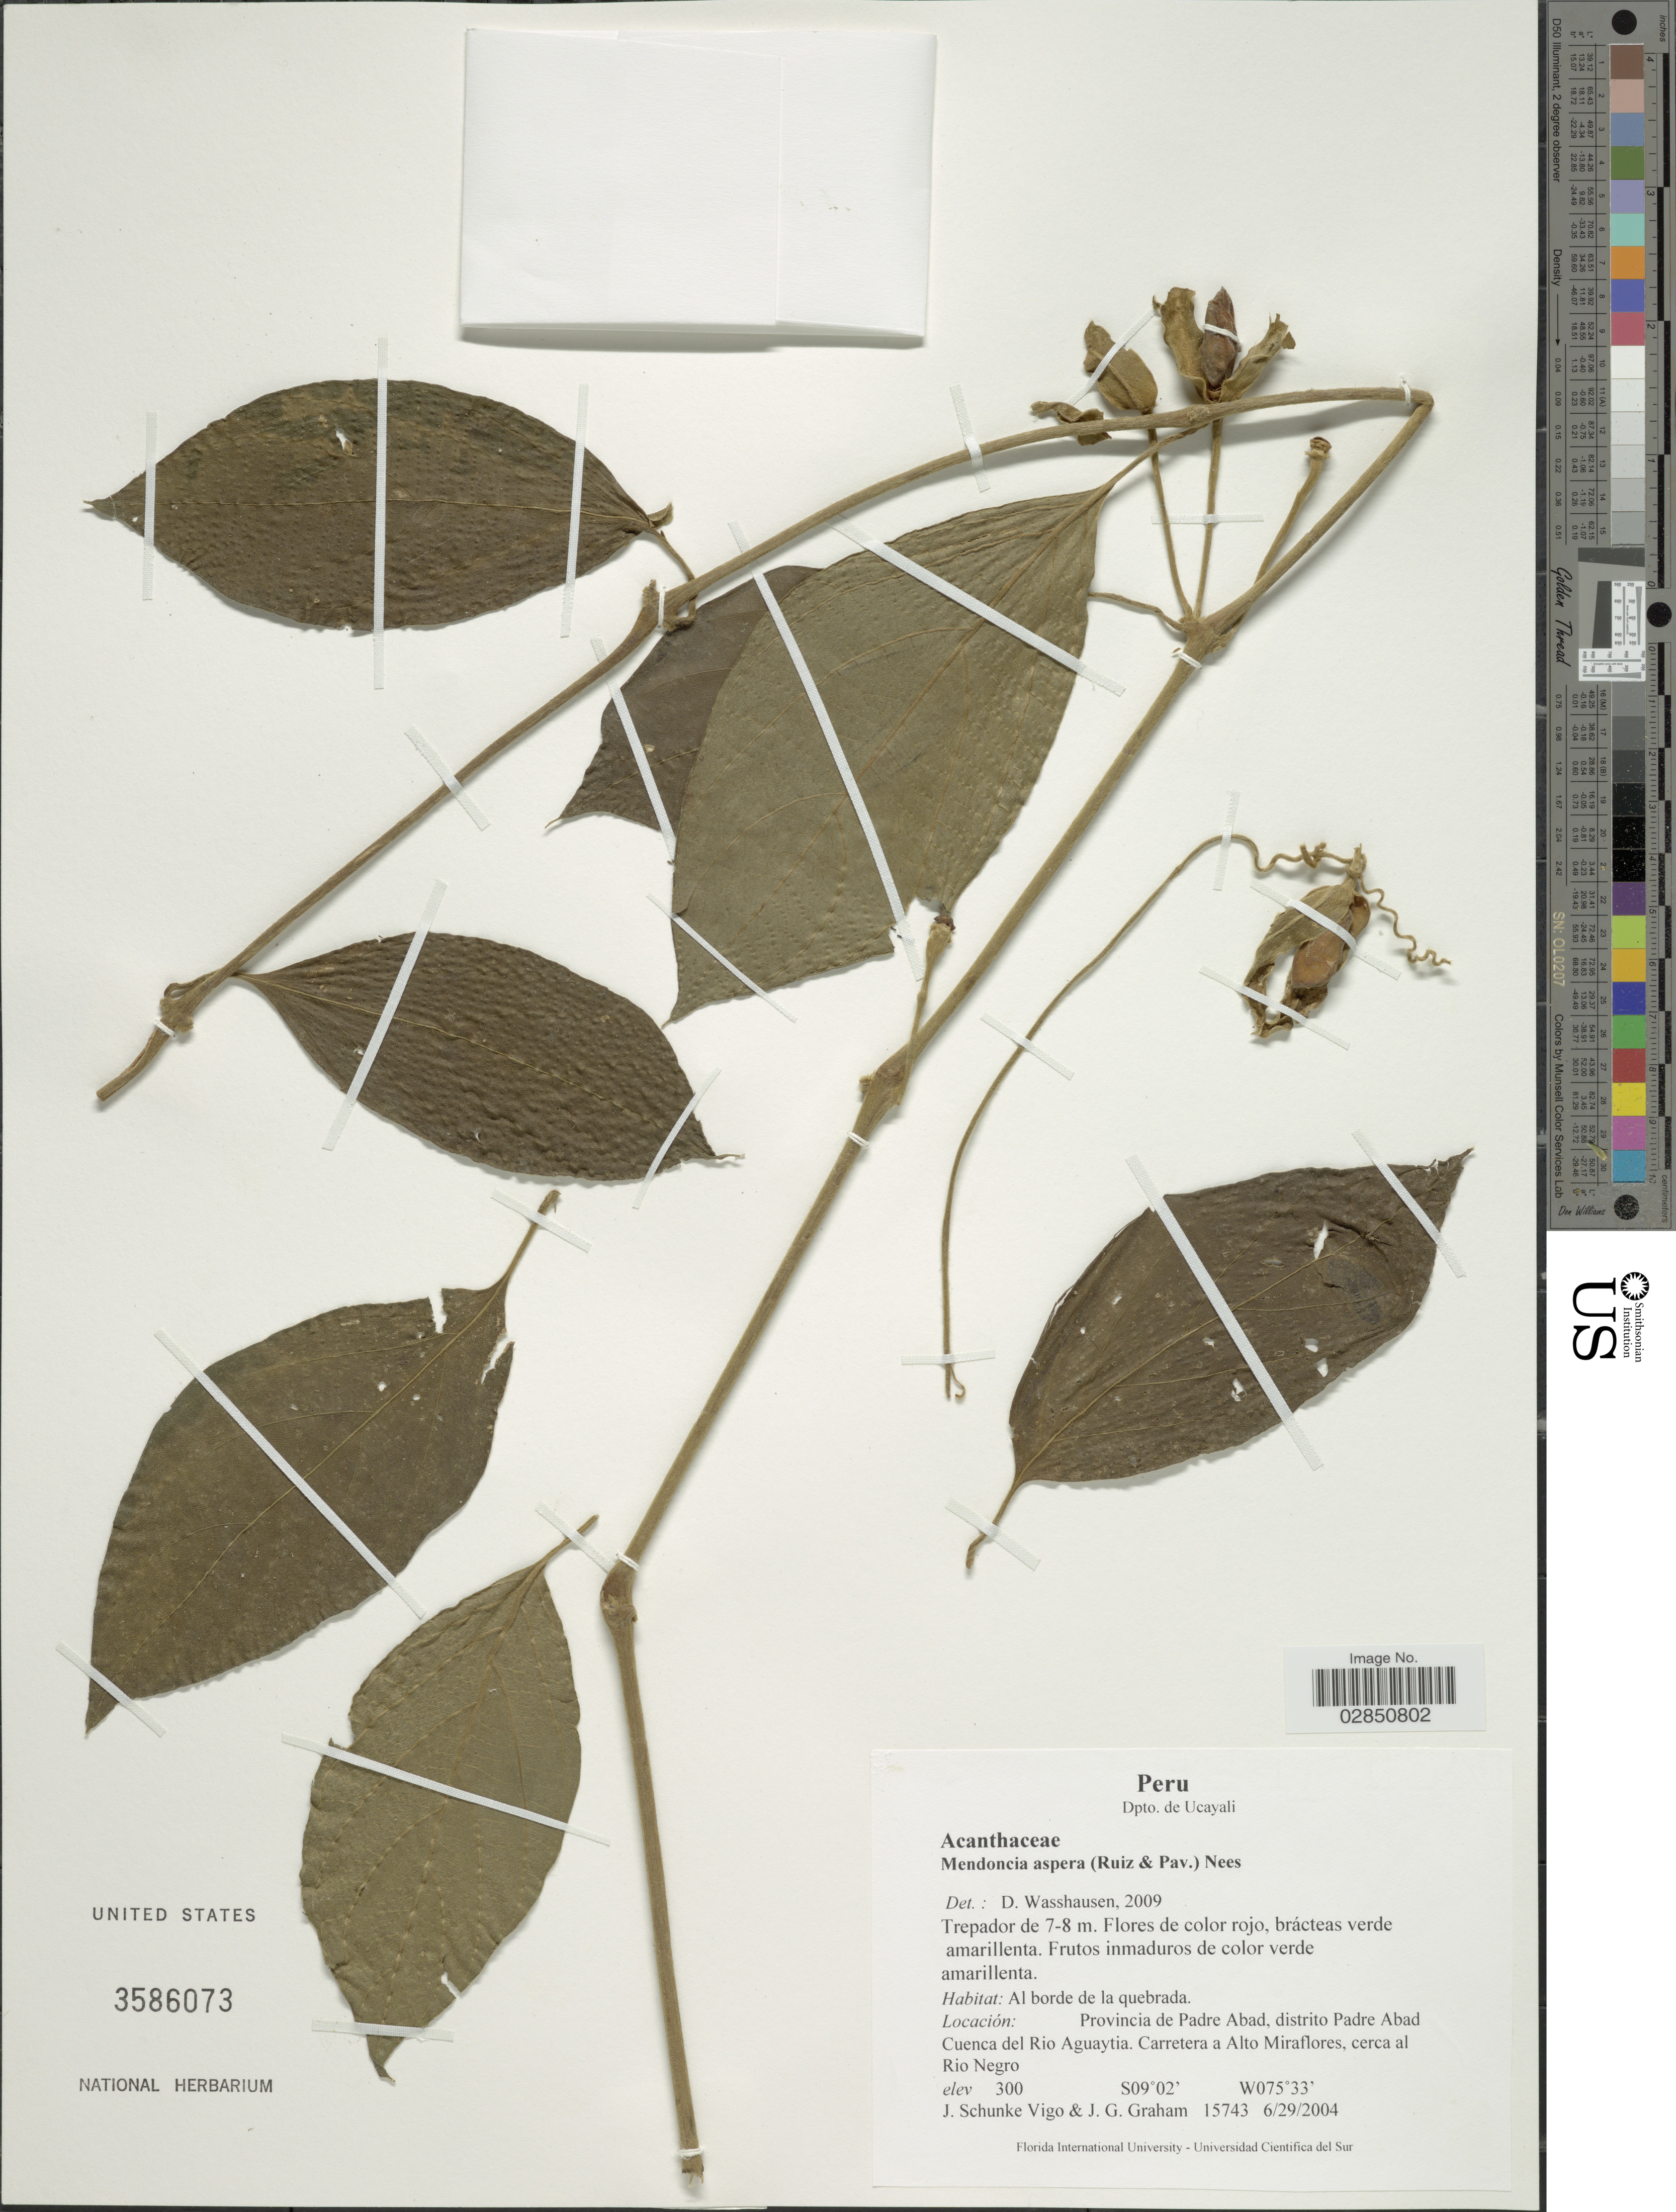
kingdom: Plantae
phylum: Tracheophyta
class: Magnoliopsida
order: Lamiales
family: Acanthaceae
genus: Mendoncia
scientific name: Mendoncia aspera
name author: (Ruiz & Pav.) Nees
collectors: J. Schunke Vigo & J. Graham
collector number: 15743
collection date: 2004-06-29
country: Peru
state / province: Ucayali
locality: Dpto. de Ucayali. Provincia de Padre Abad, distrito Padre Abad Cuenca del Rio Aguaytia. Carretera a Alto Miraflores, cerca al Rio Negro.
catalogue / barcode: US 3586073